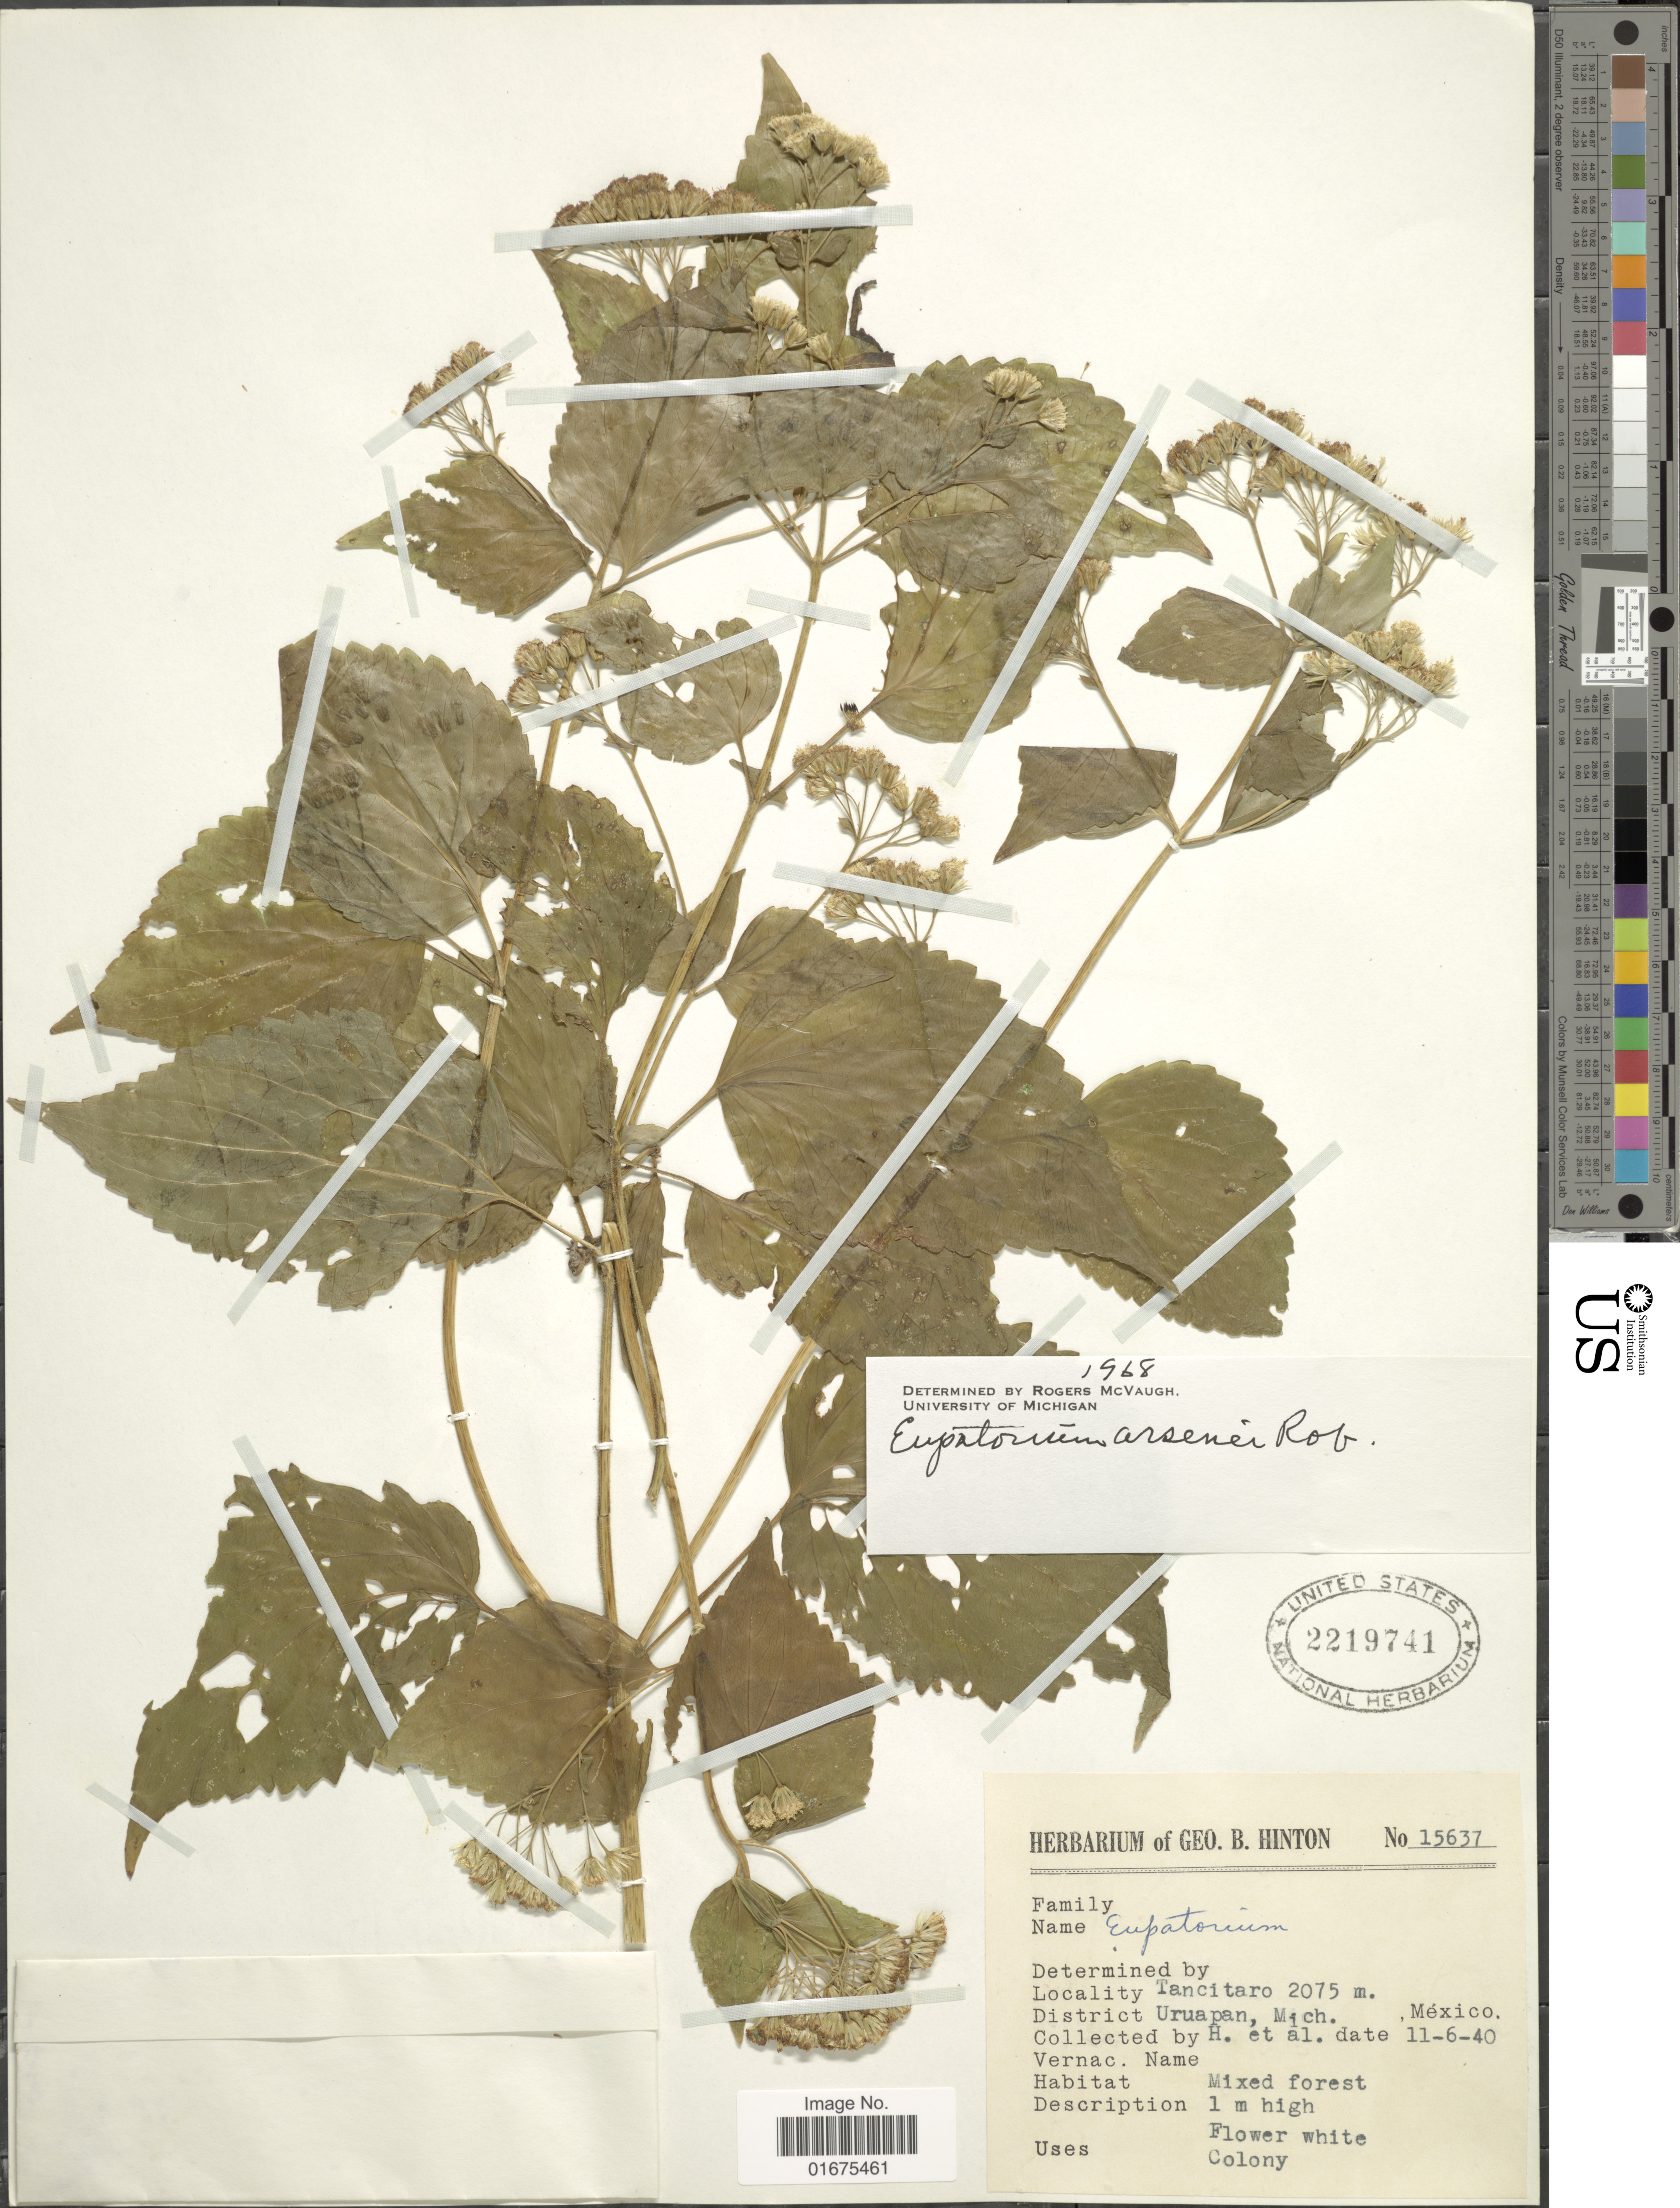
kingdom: Plantae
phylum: Tracheophyta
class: Magnoliopsida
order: Asterales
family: Asteraceae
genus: Ageratina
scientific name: Ageratina arsenei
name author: (B.L. Rob.) R.M. King & H. Rob.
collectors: G. B. Hinton & et al.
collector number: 15637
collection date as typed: Transcribed d/m/y: 6/11/40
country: Mexico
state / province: Michoacán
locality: Tancitaro, District Uruapan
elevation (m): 2075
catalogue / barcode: US 2219741